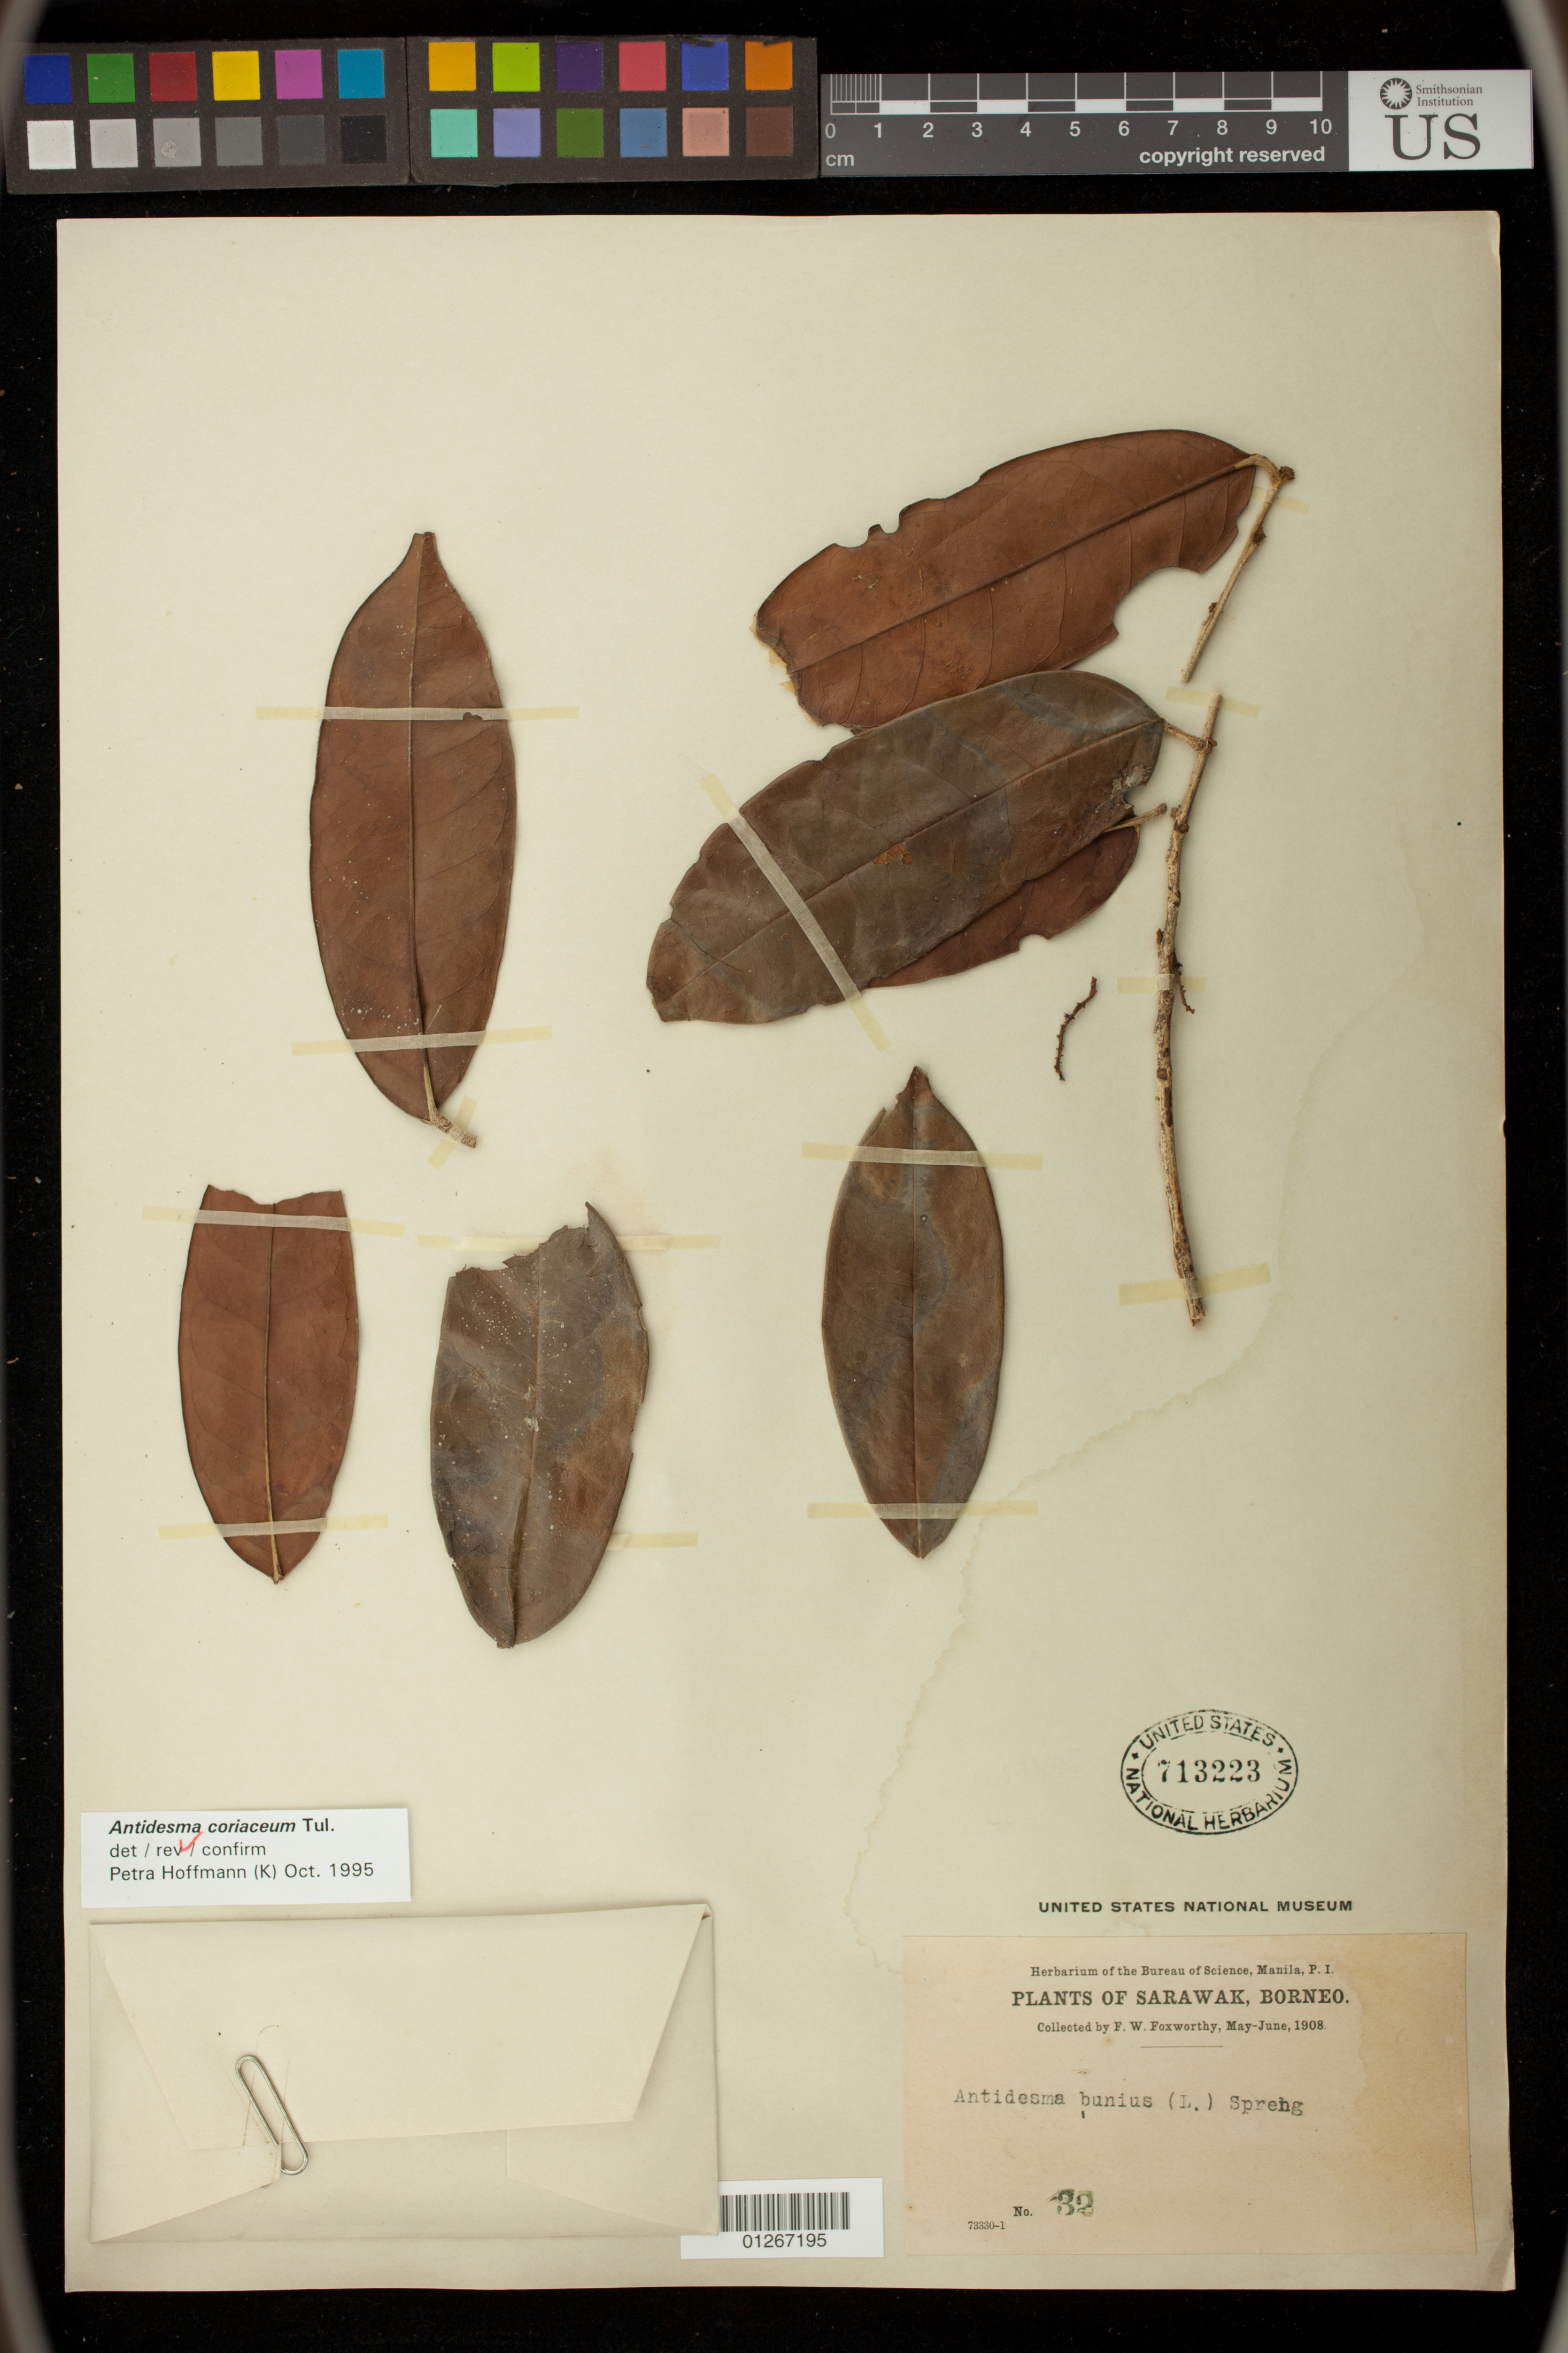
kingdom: Plantae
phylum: Tracheophyta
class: Magnoliopsida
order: Malpighiales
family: Phyllanthaceae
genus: Antidesma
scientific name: Antidesma coriaceum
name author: Tul.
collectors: F. W. Foxworthy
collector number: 32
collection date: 1908-05/1908-06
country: Malaysia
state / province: Sarawak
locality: Sarawak, Borneo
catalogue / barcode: US 713223